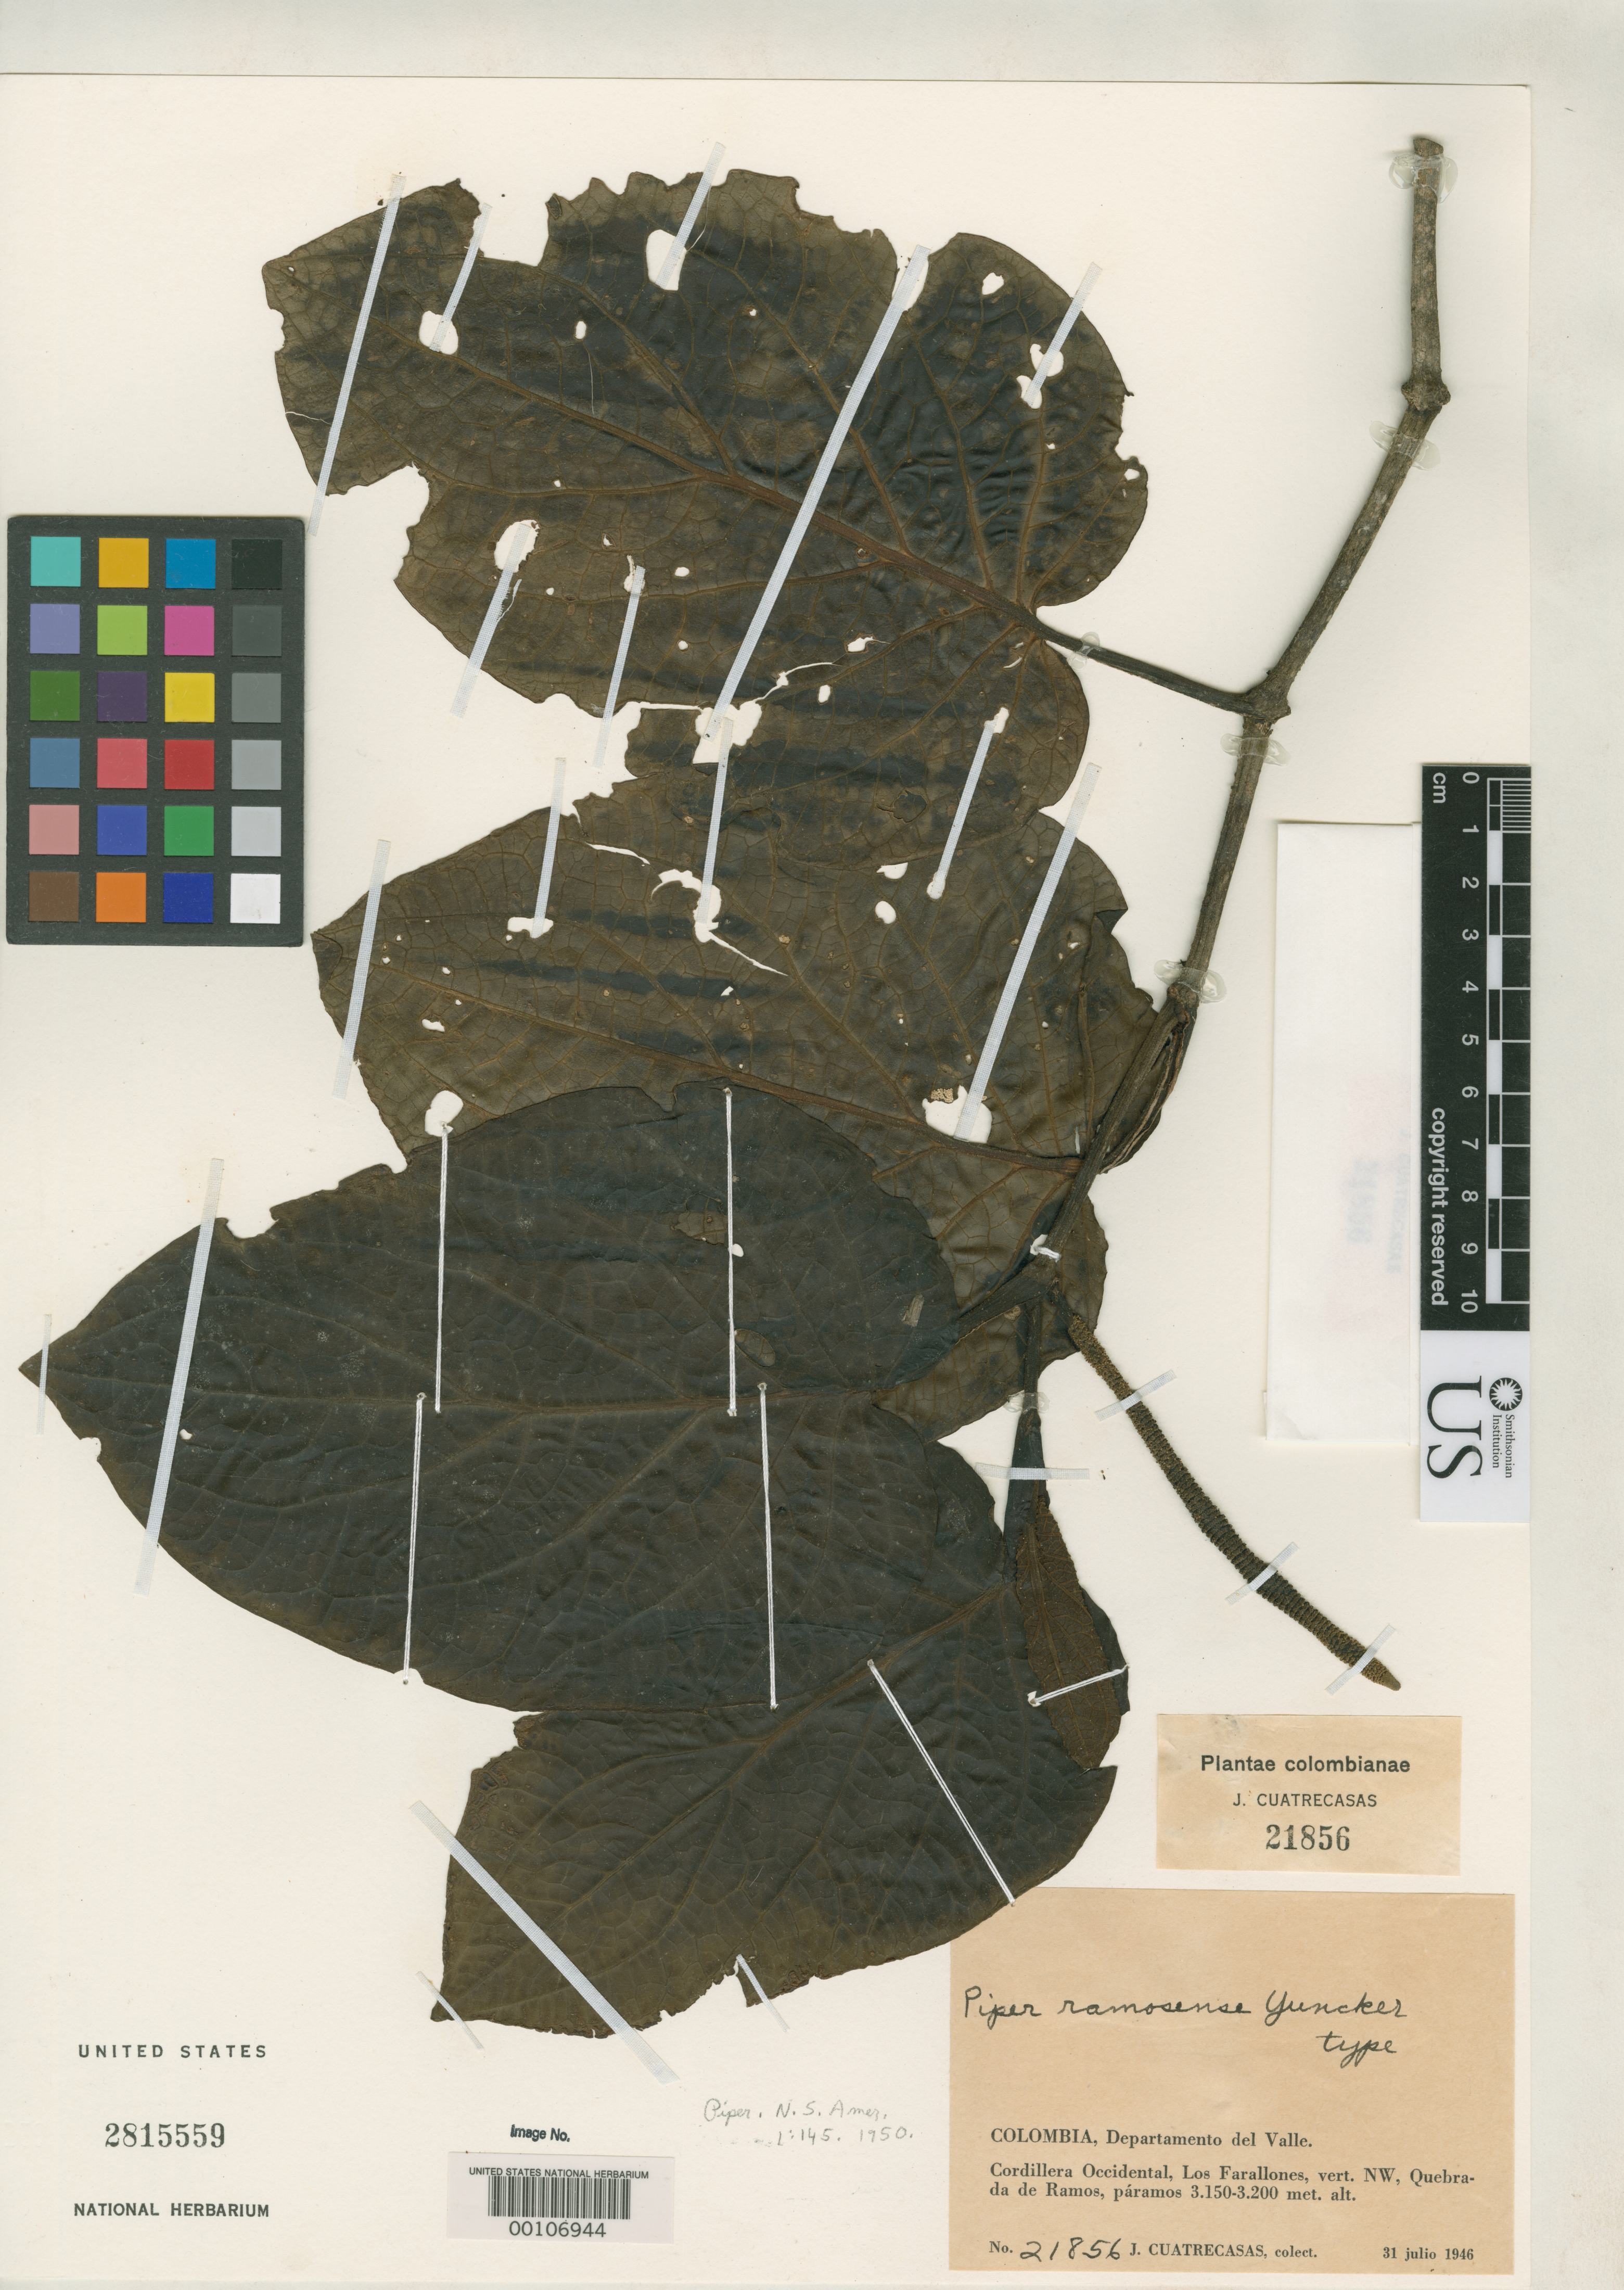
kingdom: Plantae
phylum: Tracheophyta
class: Magnoliopsida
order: Piperales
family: Piperaceae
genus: Piper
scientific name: Piper ramosense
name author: Yunck. in Trel. & Yunck.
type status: Isotype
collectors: J. Cuatrecasas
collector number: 21856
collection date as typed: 31 Jul 1946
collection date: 1946-07-31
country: Colombia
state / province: Valle del Cauca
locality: Los Farallones, Quebrada de Ramos.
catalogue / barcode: US 2815559